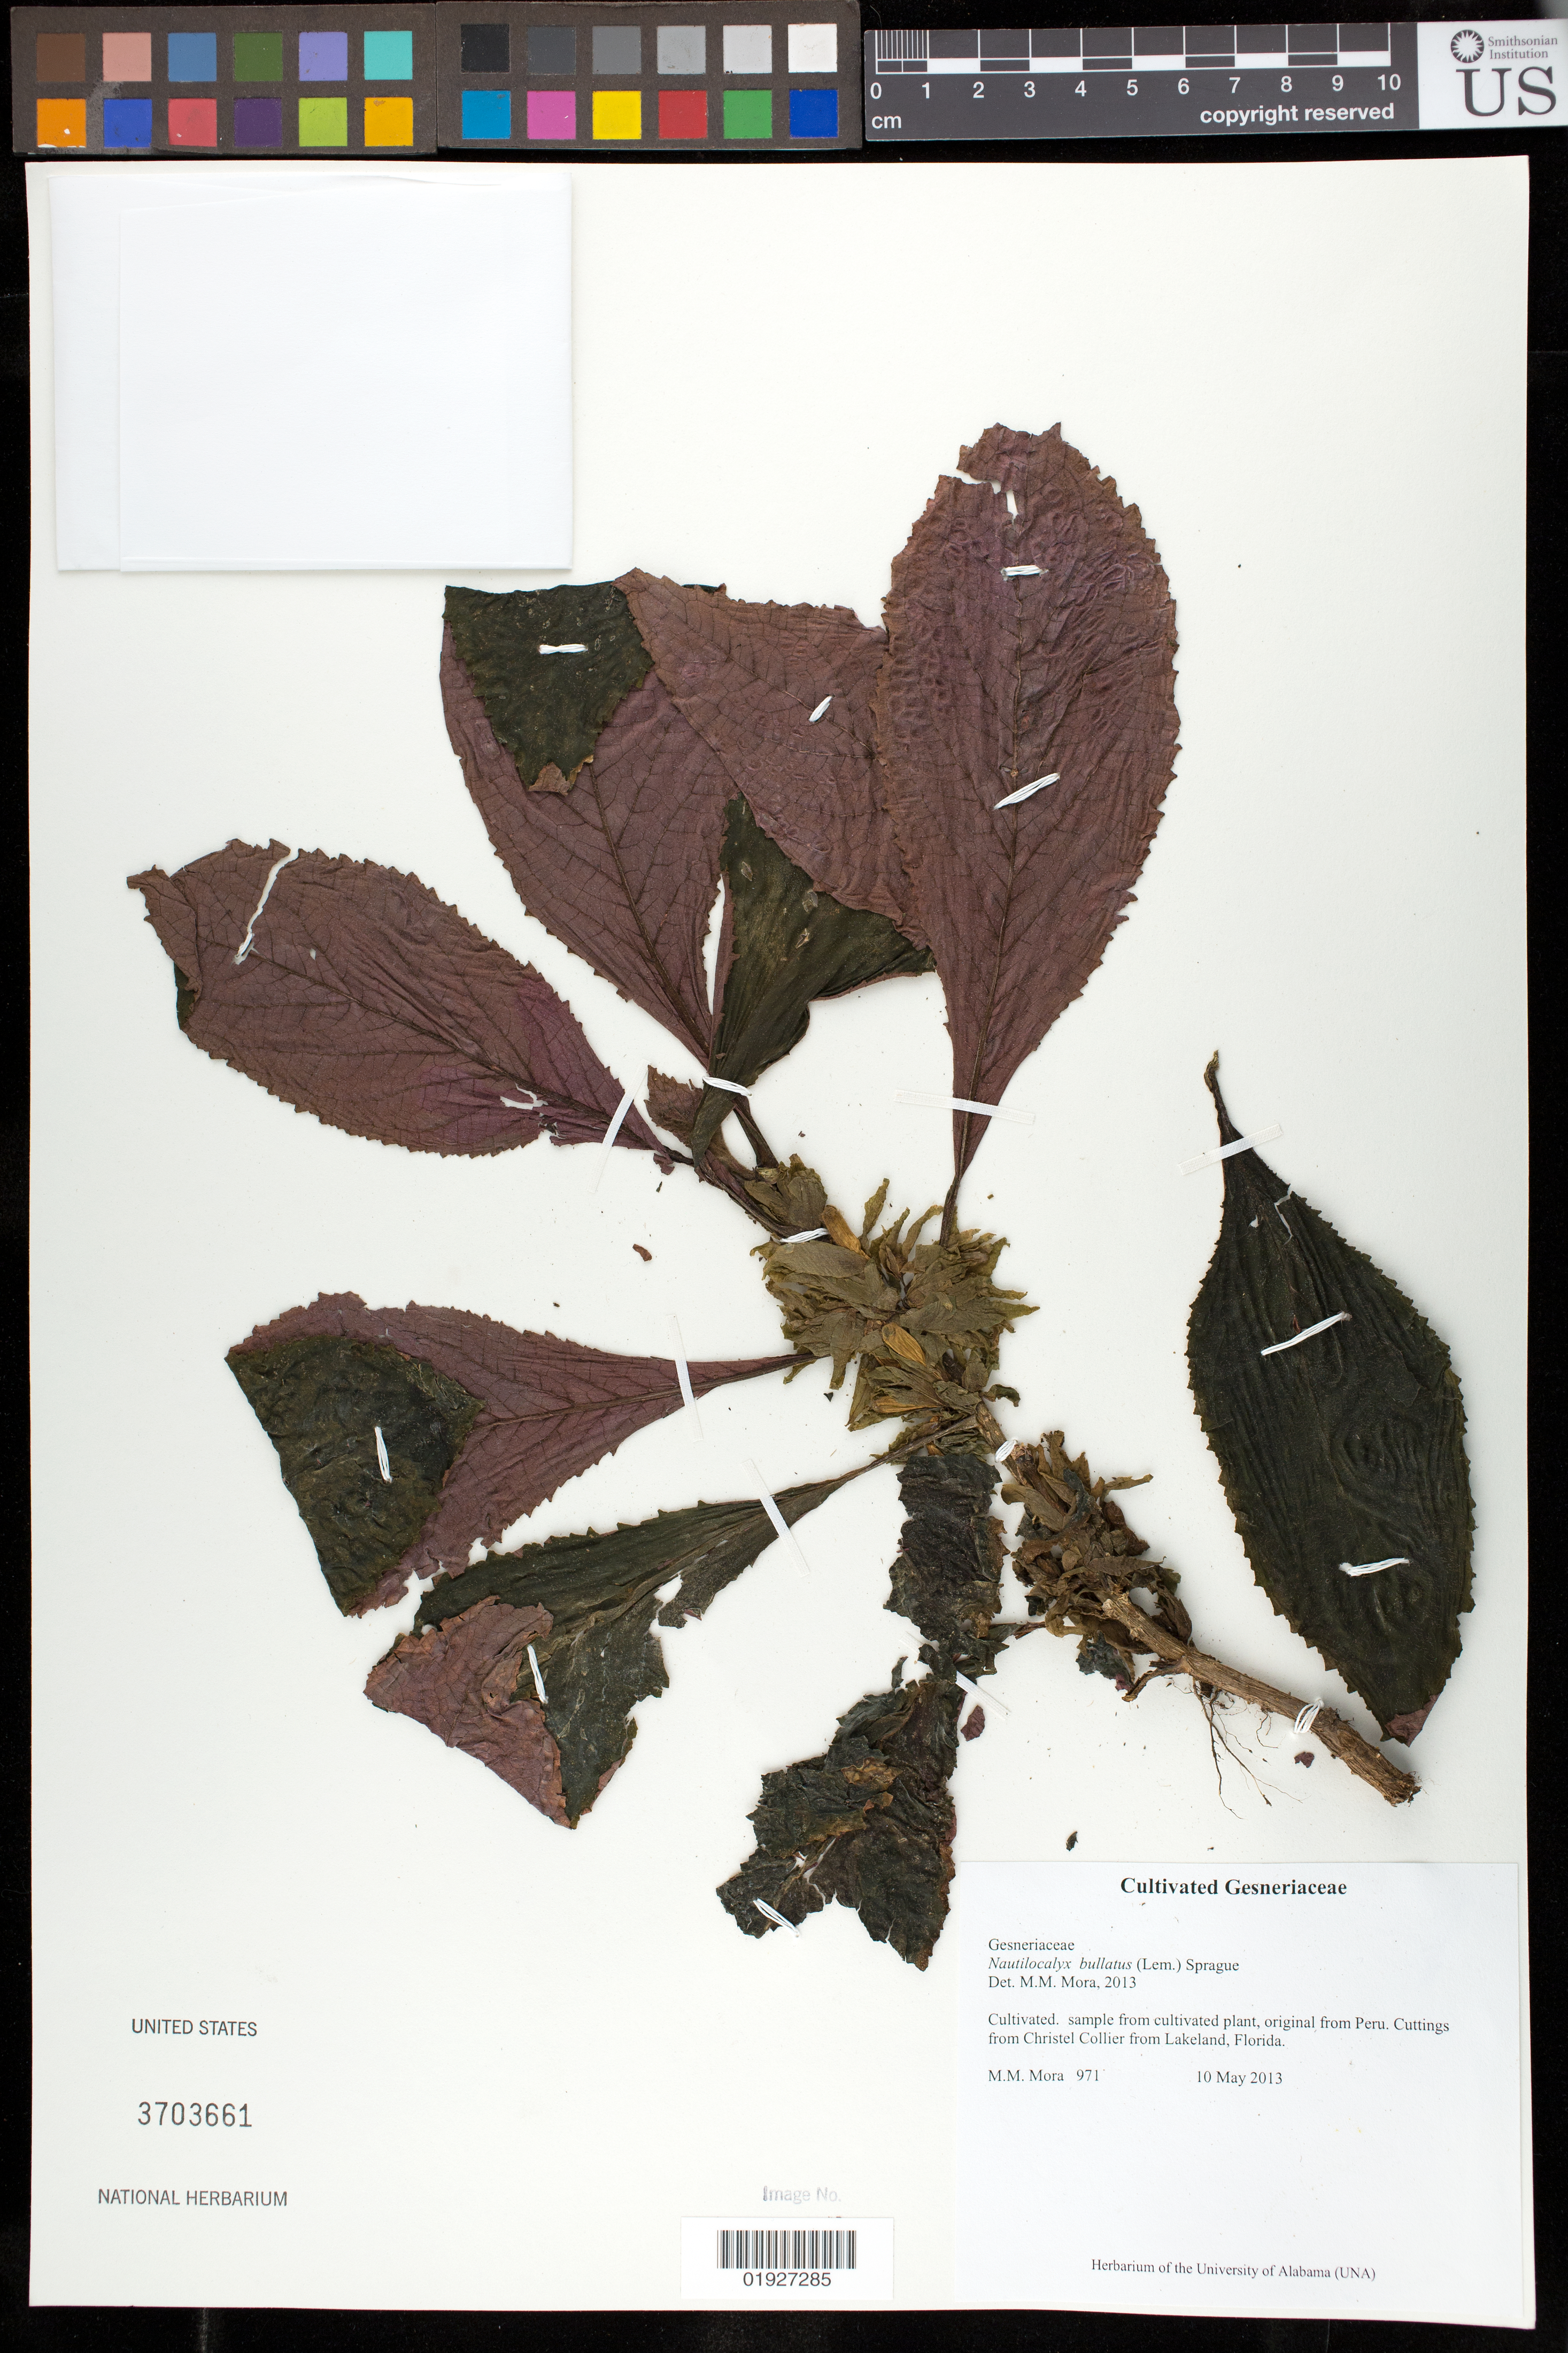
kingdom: Plantae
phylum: Tracheophyta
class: Magnoliopsida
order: Lamiales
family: Gesneriaceae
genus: Nautilocalyx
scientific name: Nautilocalyx bullatus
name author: (Lem.) Sprague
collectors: M. M. Mora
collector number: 971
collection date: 2013-05-10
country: United States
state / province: Florida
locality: Lakeland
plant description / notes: Sample from cultivated plant, original from Peru. Cuttings from Christel Collier from Lakeland, Florida.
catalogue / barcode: US 3703661